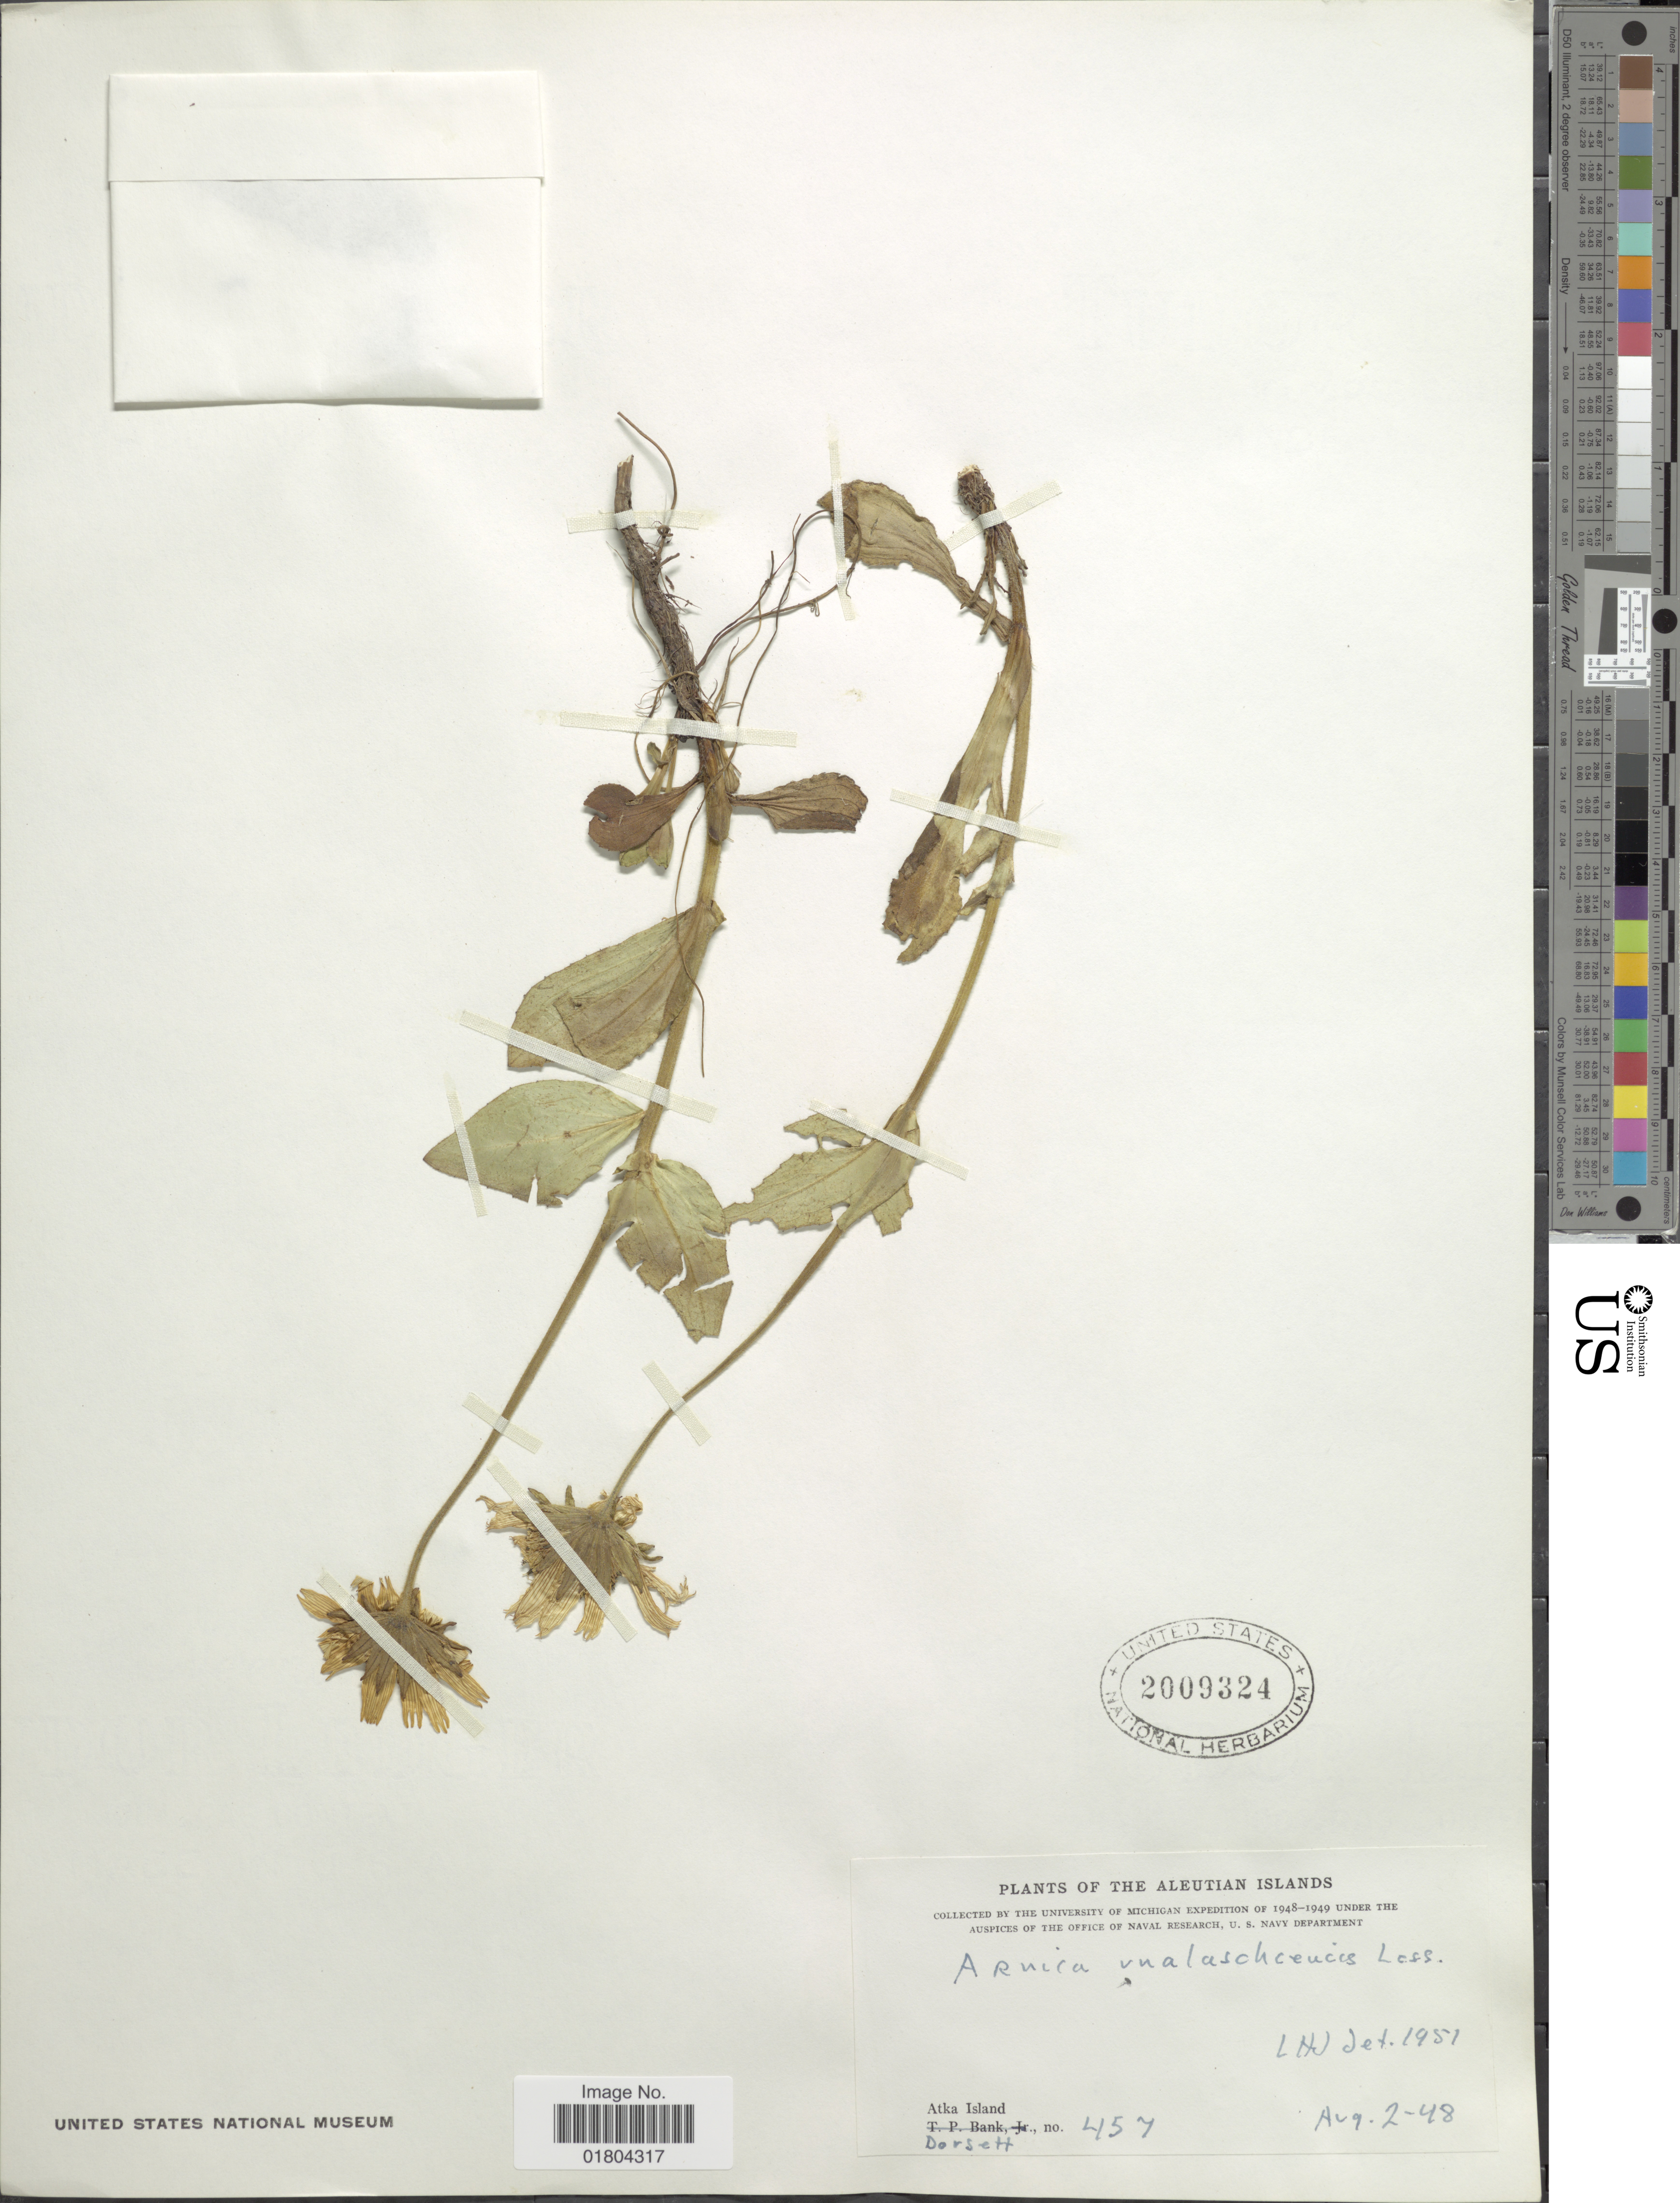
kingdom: Plantae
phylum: Tracheophyta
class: Magnoliopsida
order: Asterales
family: Asteraceae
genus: Arnica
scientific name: Arnica unalashcensis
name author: Less.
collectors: -- Dorsett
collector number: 457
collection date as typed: Transcribed d/m/y: 2/8/48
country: United States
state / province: Alaska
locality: The Aleutian Islands, Atka Island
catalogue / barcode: US 2009324